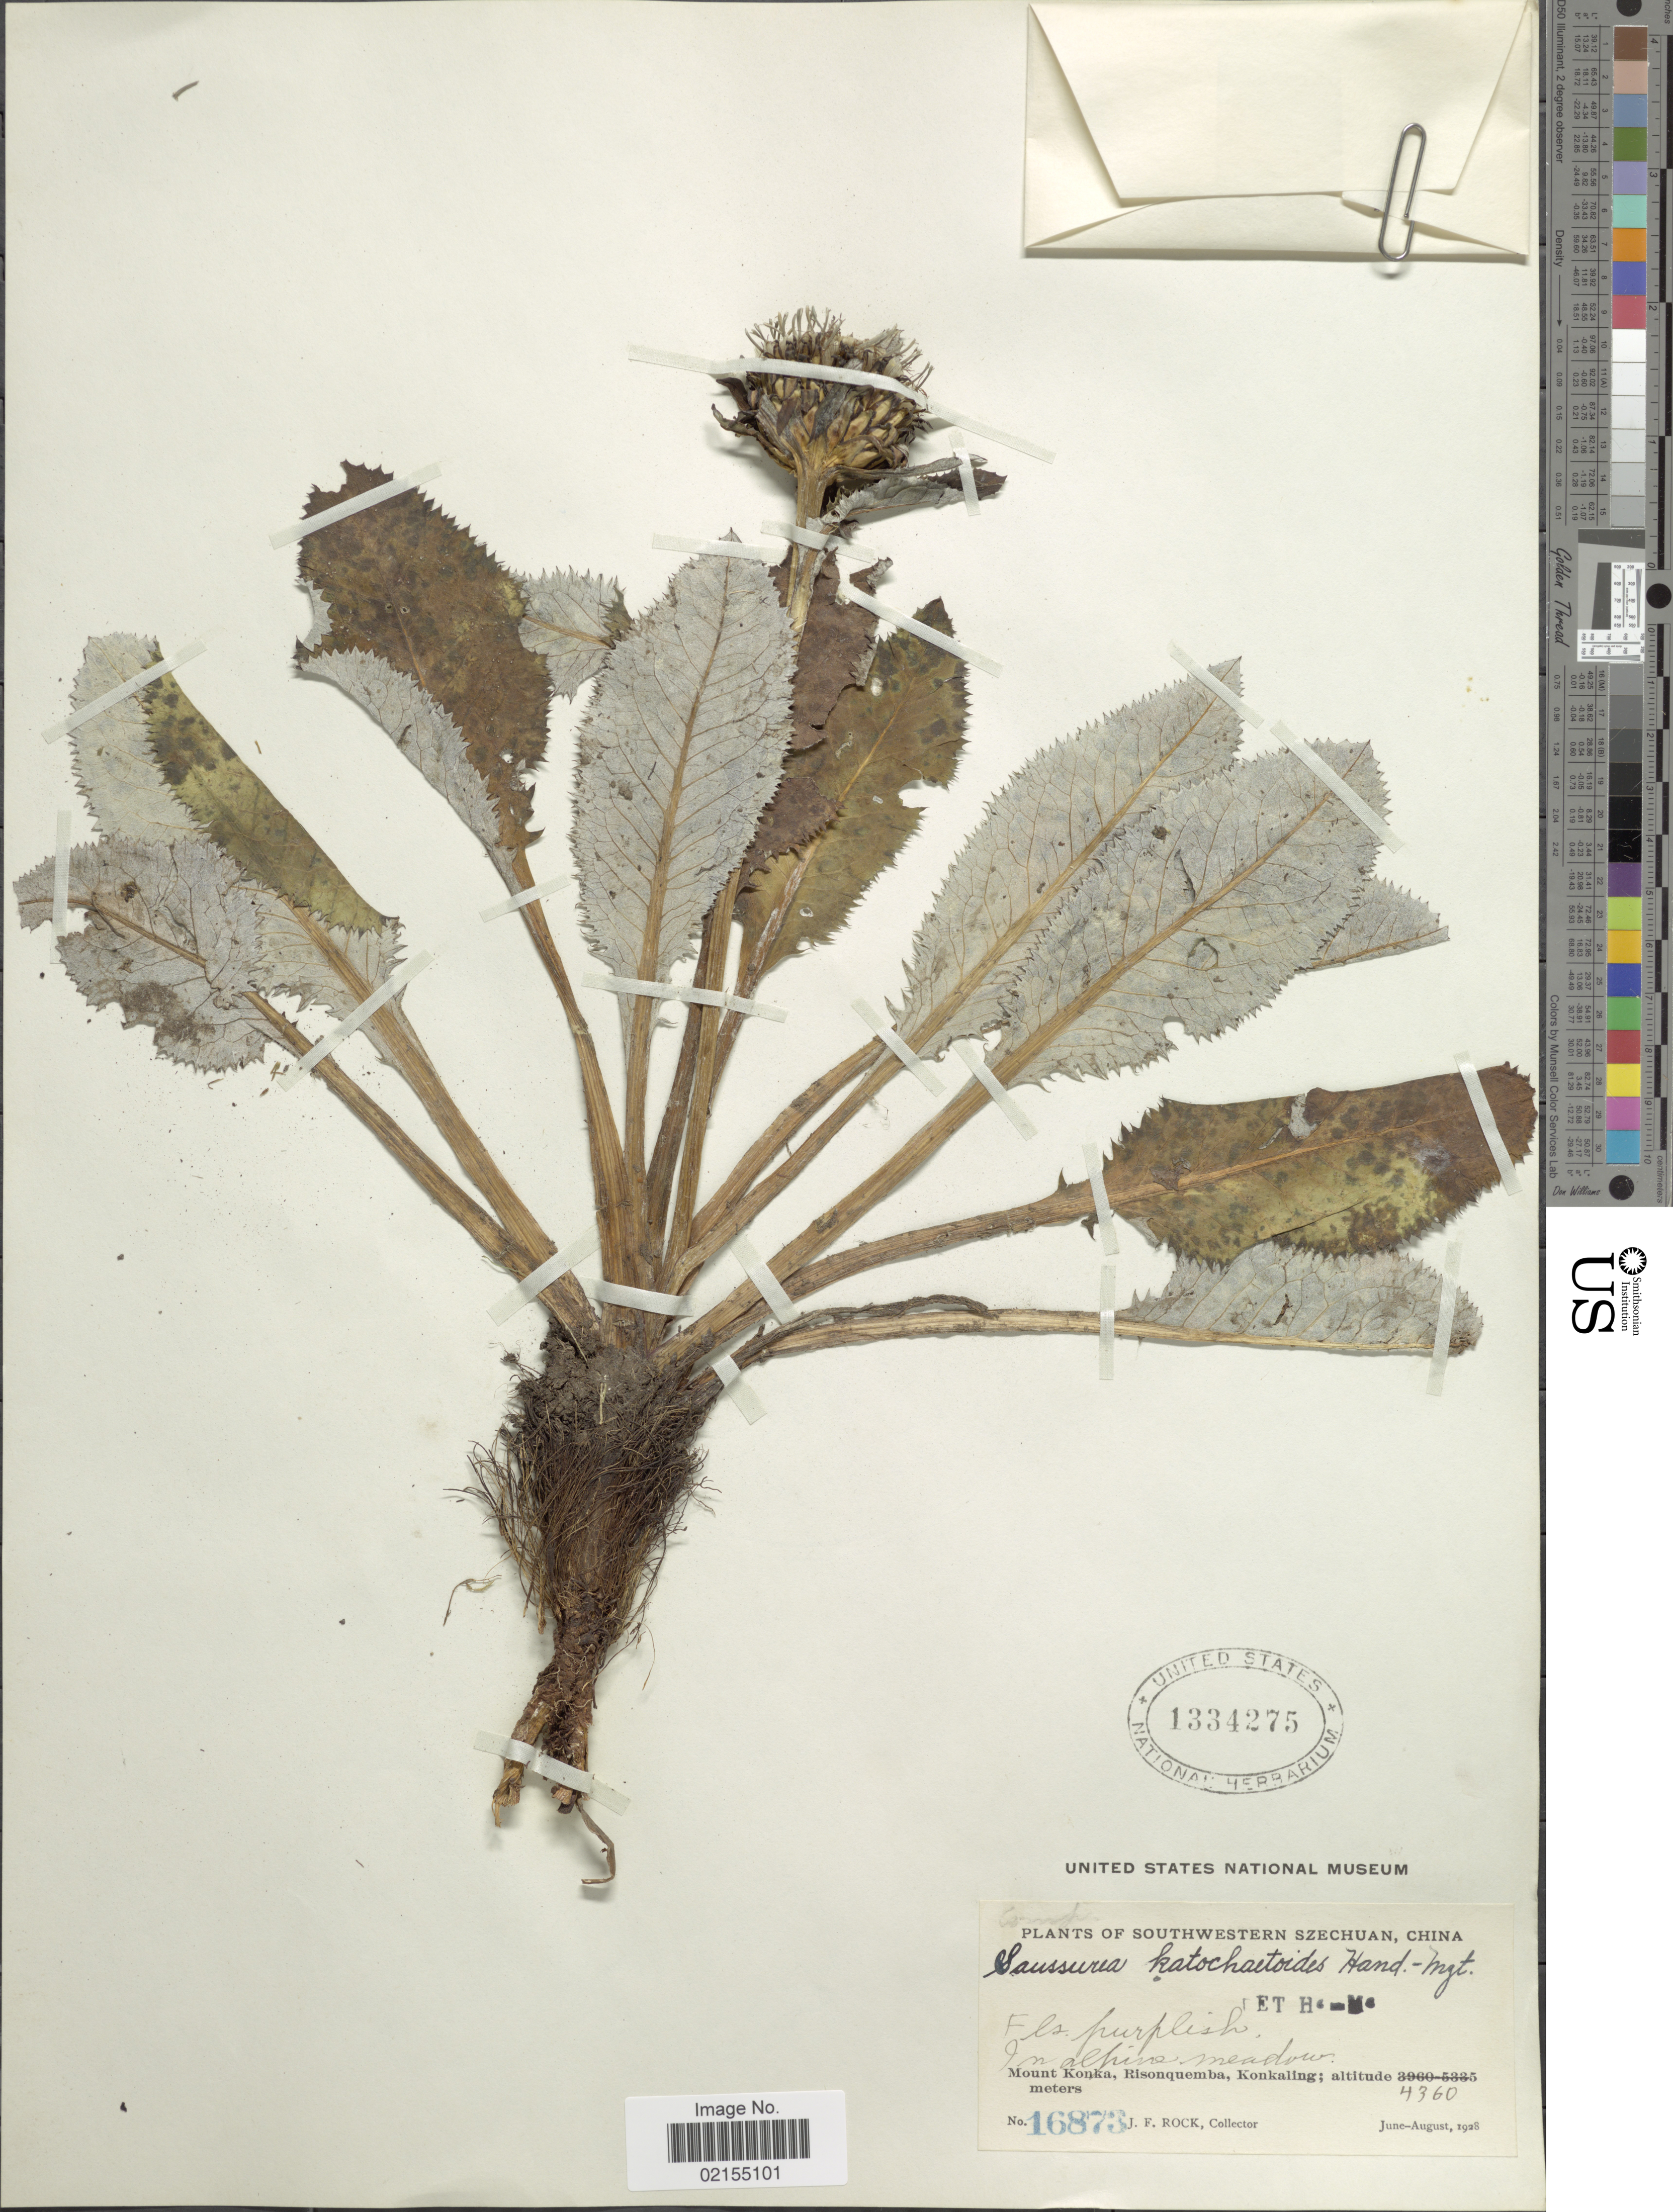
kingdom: Plantae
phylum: Tracheophyta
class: Magnoliopsida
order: Asterales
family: Asteraceae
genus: Saussurea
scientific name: Saussurea katochaete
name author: Maxim.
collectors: J. Rock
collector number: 16873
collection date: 1928-06/1928-08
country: China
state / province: Sichuan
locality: Southwestern Szechuan, China, In alpine meadow, Mount Konka, Risonquemba, Konkaling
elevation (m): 4360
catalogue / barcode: US 1334275